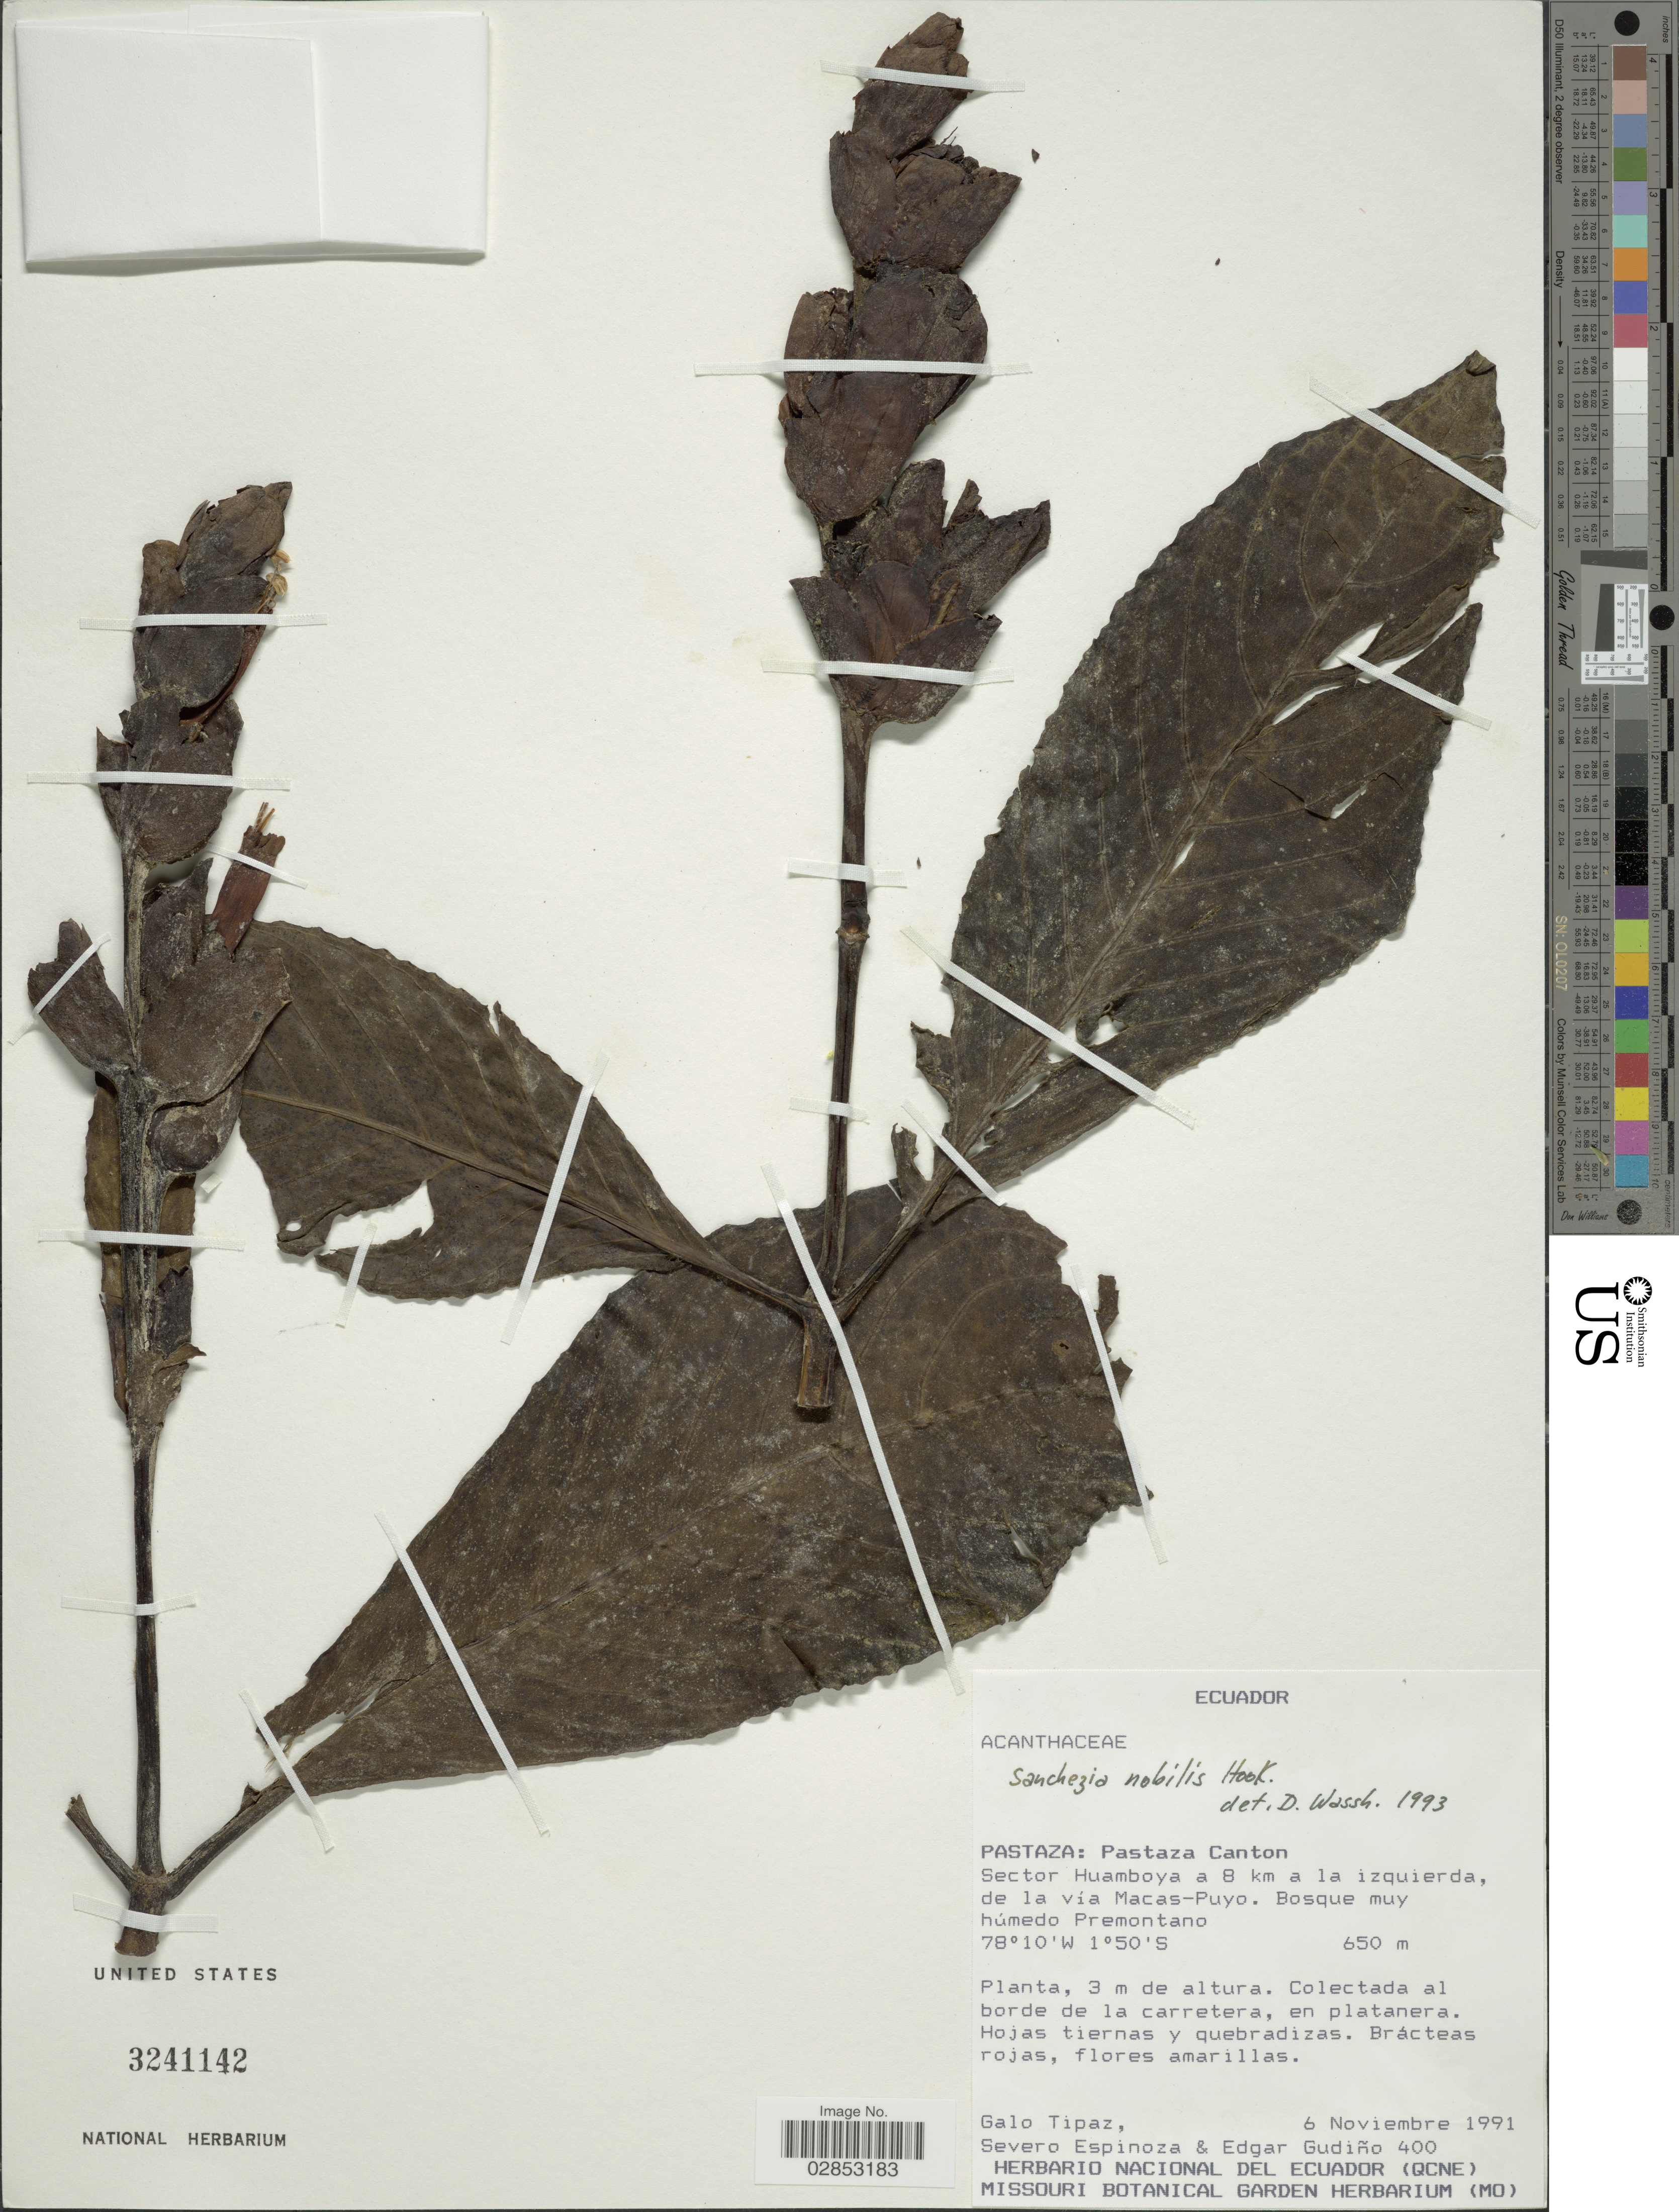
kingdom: Plantae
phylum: Tracheophyta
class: Magnoliopsida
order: Lamiales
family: Acanthaceae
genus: Sanchezia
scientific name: Sanchezia oblonga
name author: Ruiz & Pav.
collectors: G. Tipaz, S. Espinoza & E. Gudiño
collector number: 400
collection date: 1991-11-06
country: Ecuador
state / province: Pastaza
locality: Pastaza Canton, Sector Huamboya a 8 km a la izquierda, de la vía Macas-Puyo.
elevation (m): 650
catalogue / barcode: US 3241142